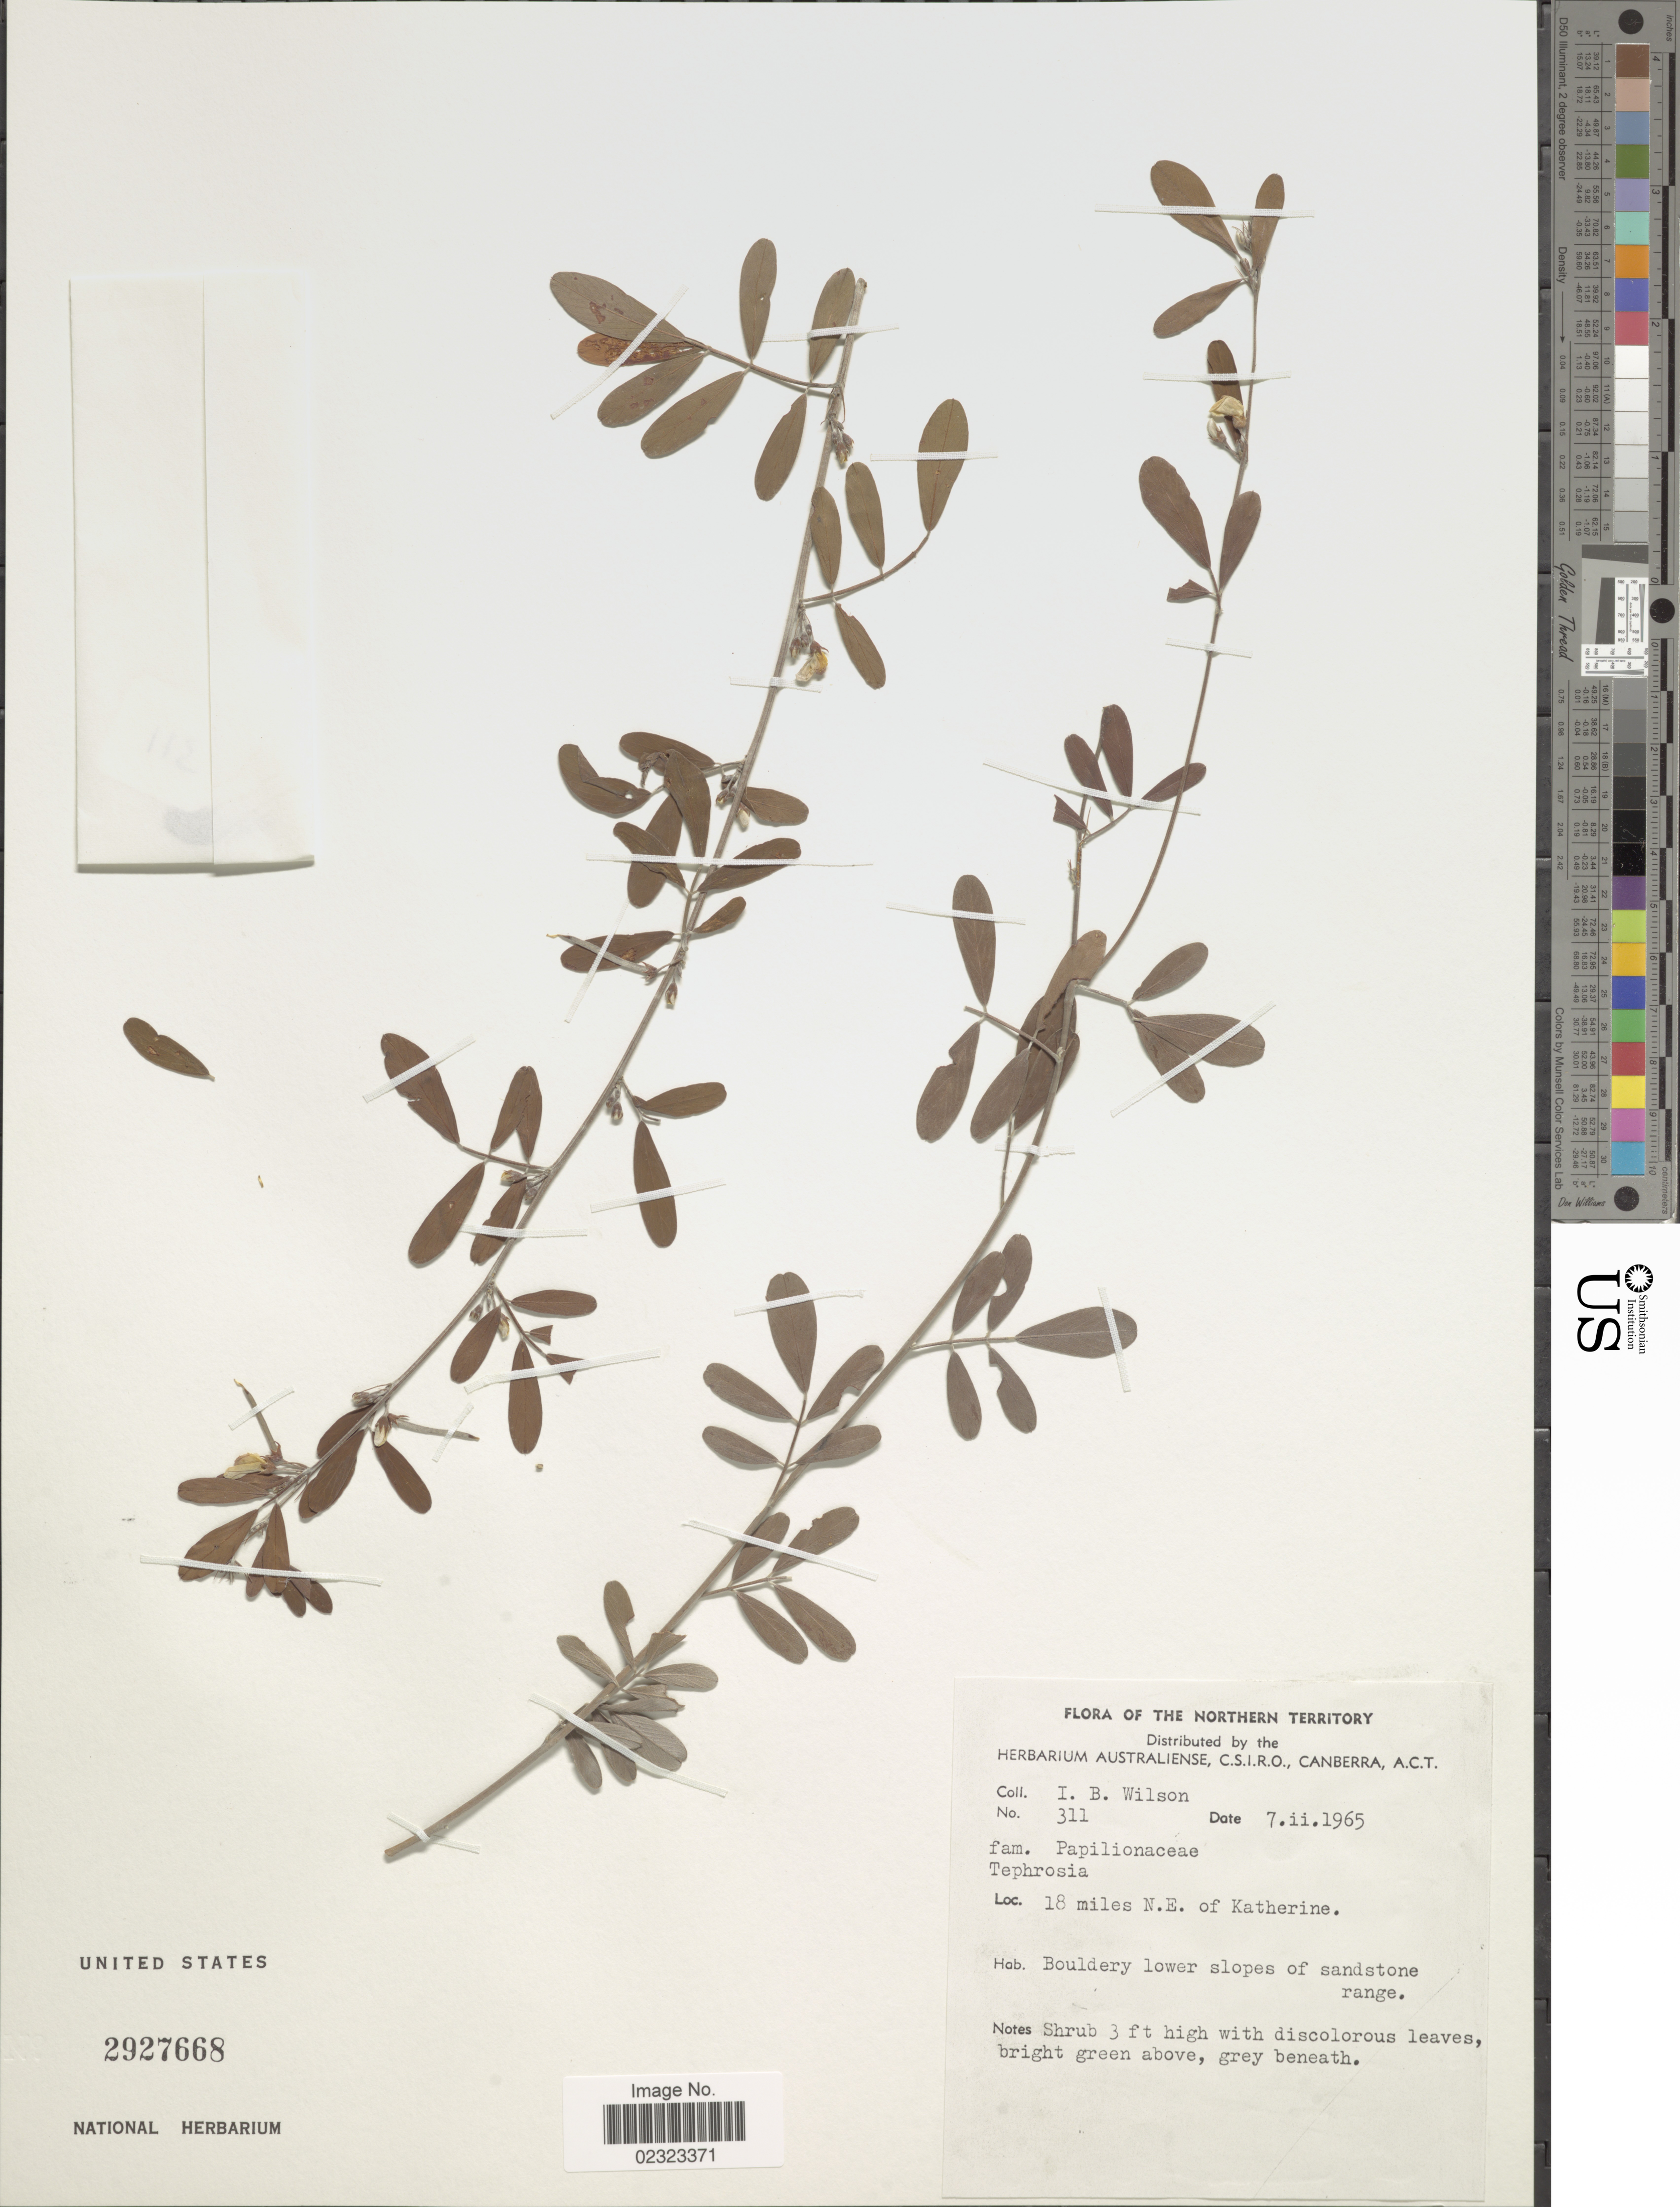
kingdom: Plantae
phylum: Tracheophyta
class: Magnoliopsida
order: Fabales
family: Fabaceae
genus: Tephrosia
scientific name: Tephrosia sp.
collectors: I. B. Wilson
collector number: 311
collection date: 1965-02-07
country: Australia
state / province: Northern Territory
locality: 18 miles N.E. of Katherine, bouldery lower slopes of sandstone range.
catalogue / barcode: US 2927668